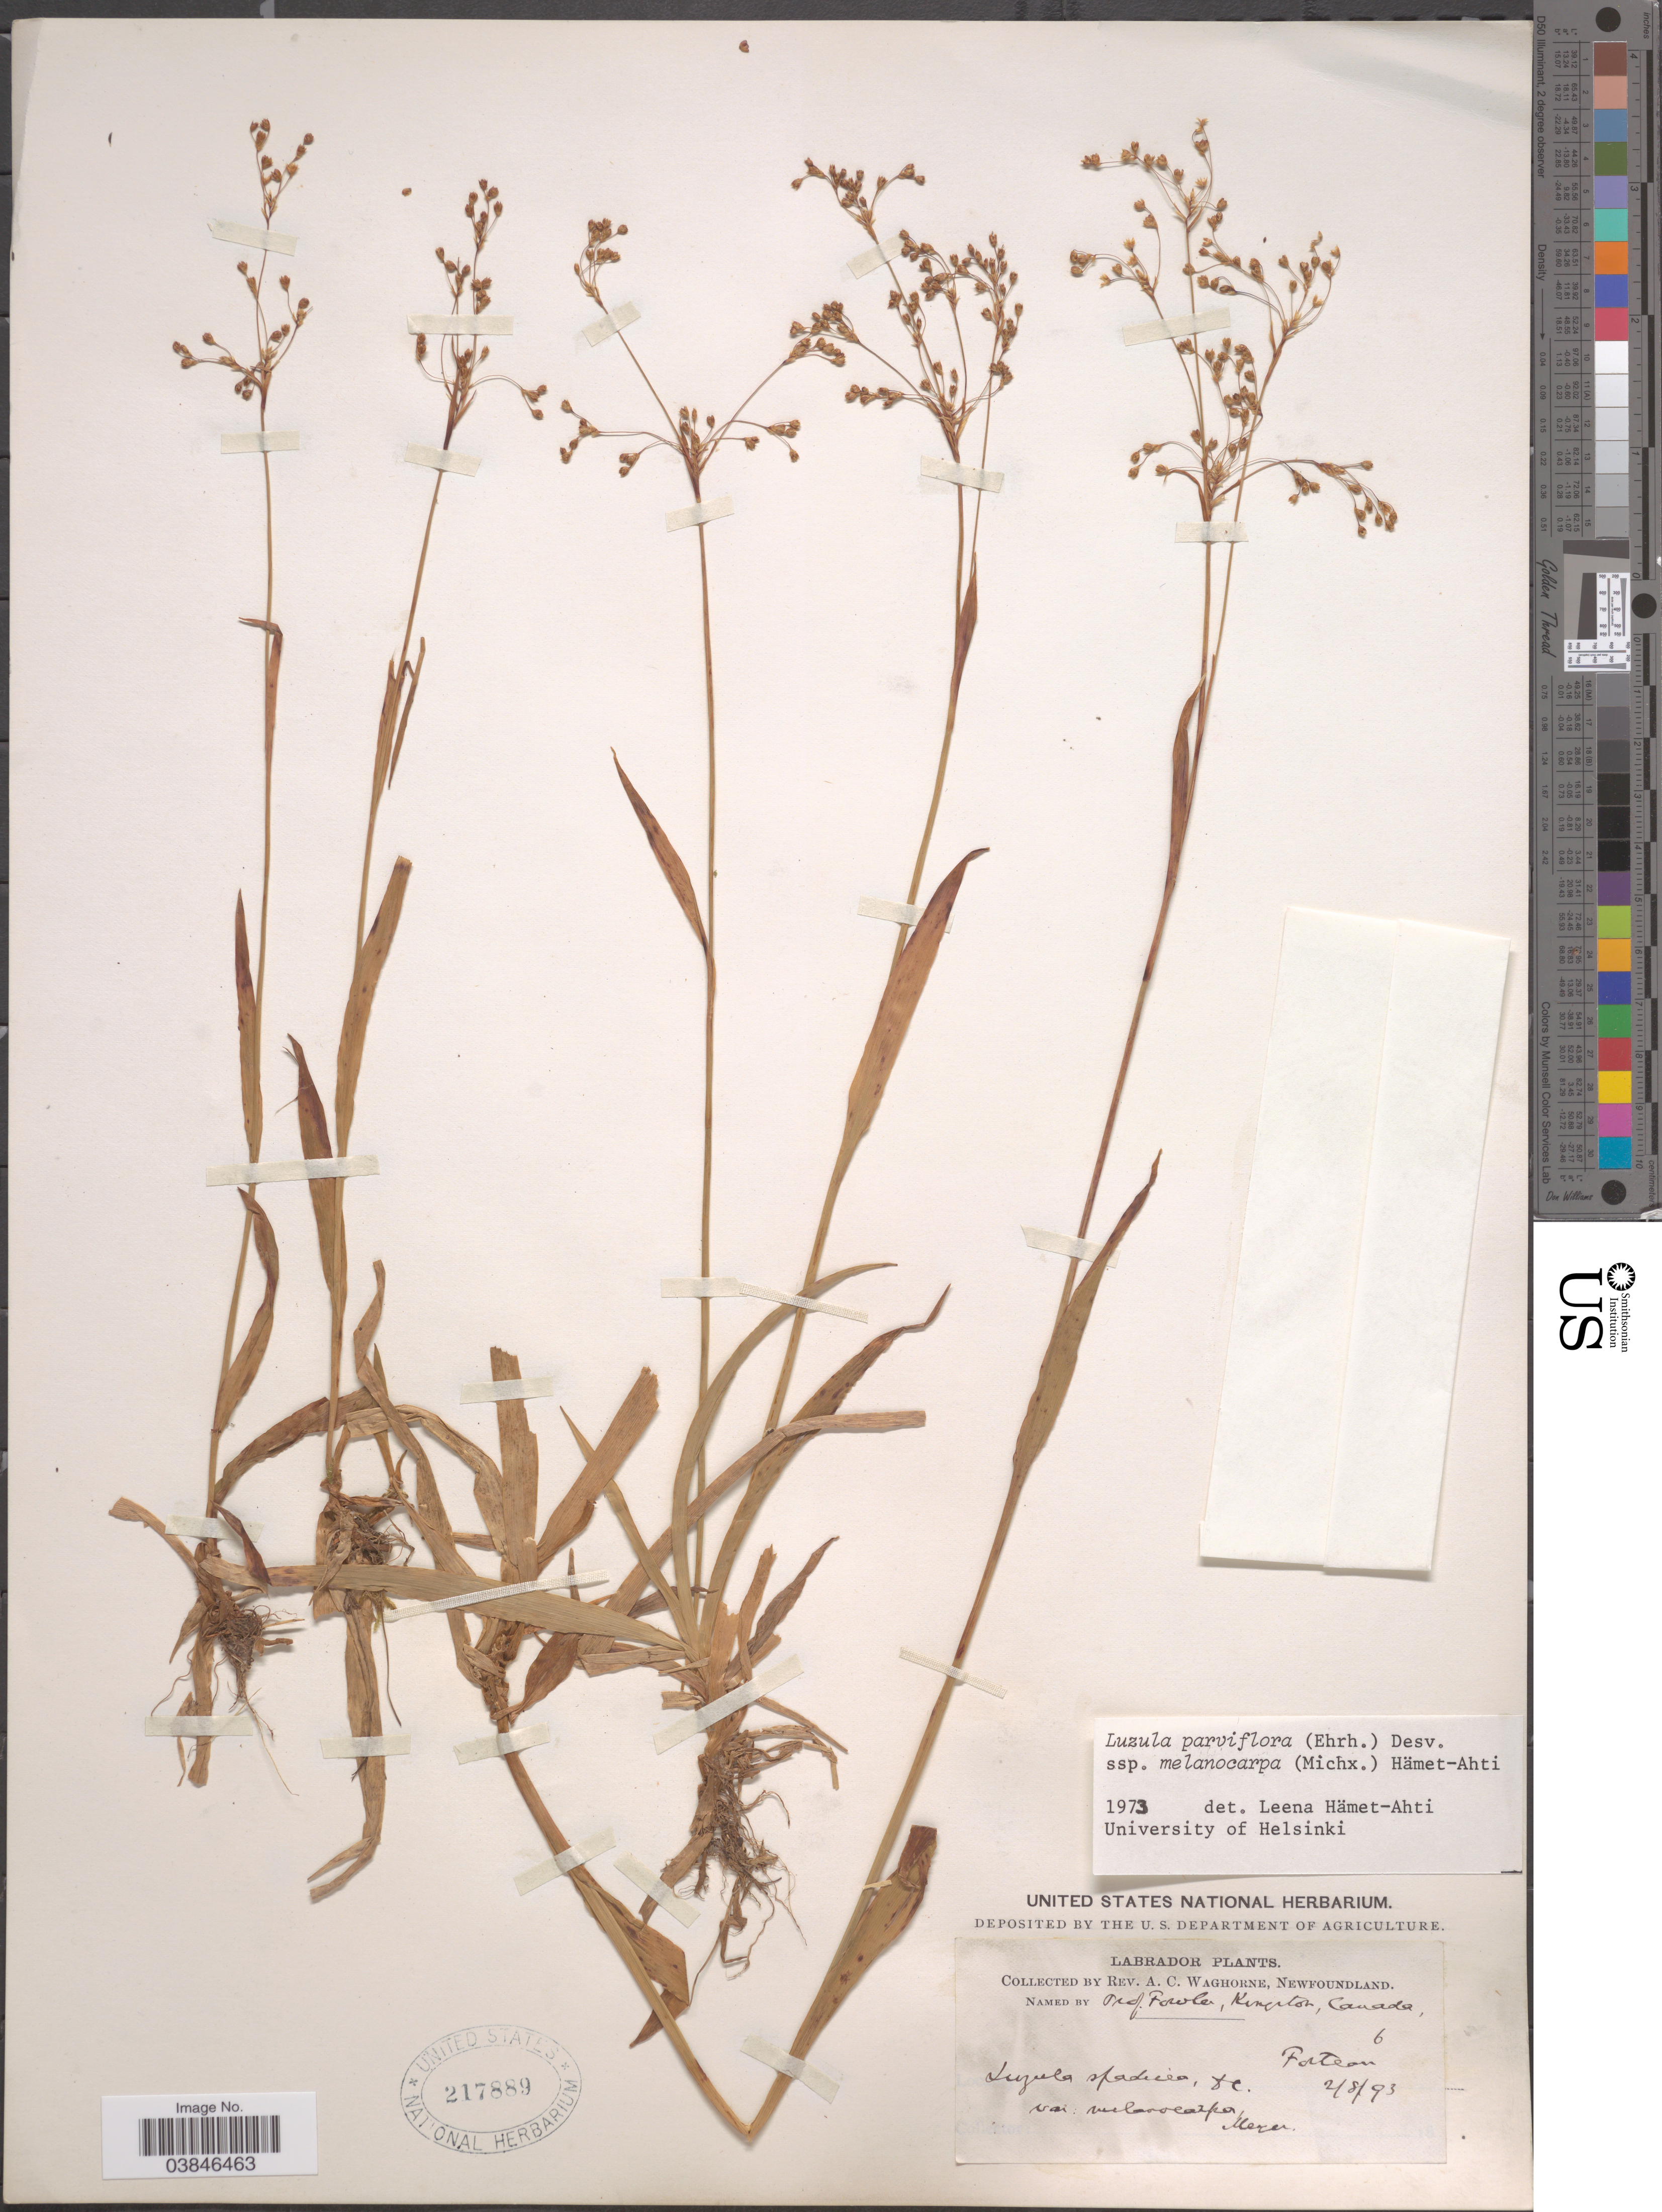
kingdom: Plantae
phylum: Tracheophyta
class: Liliopsida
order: Poales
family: Juncaceae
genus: Luzula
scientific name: Luzula parviflora subsp. melanocarpa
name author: Desv.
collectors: A. Waghorne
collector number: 6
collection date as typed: Transcribed d/m/y: 2/8/93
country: Canada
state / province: Newfoundland and Labrador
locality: Labrador. Fortean.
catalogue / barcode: US 217889